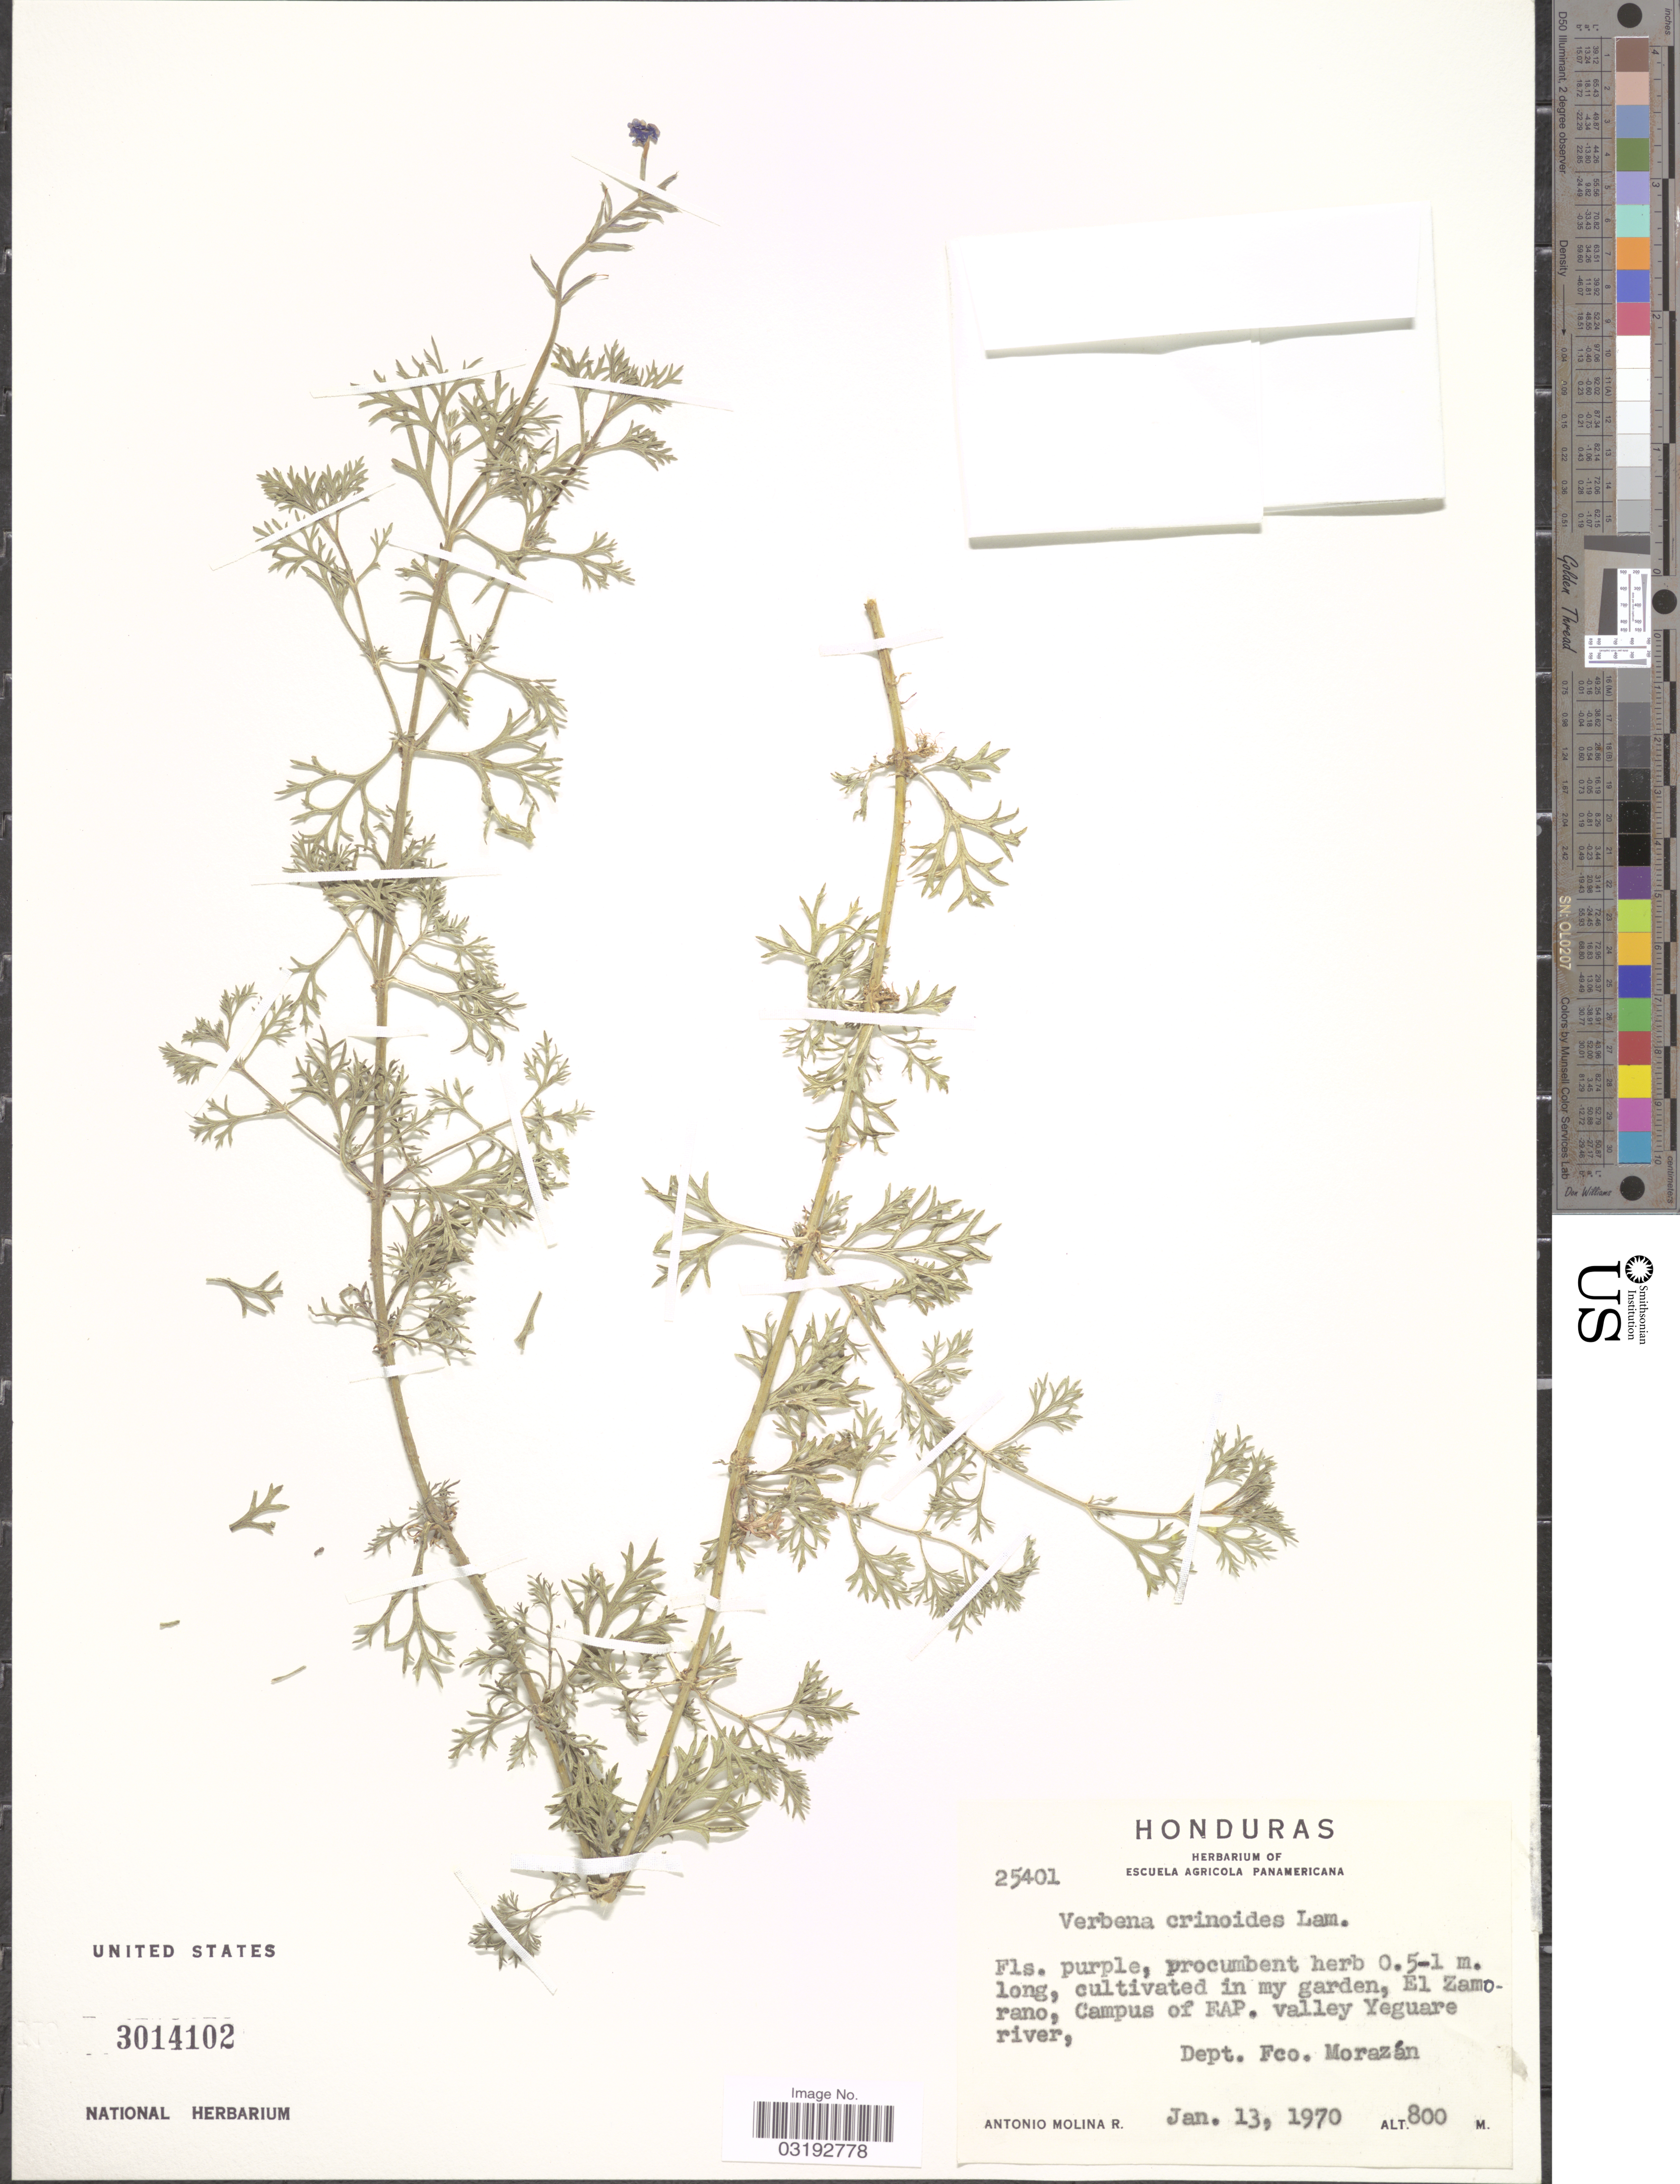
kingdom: Plantae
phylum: Tracheophyta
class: Magnoliopsida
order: Lamiales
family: Verbenaceae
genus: Verbena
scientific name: Verbena crinoides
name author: Lam.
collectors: A. Molina R.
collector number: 25401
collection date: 1970-01-13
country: Honduras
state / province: Fco. Morazán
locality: El Zamorano, Campus of EAP. valley Yeguare river, Dept. Fco. Morazán.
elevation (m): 800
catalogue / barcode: US 3014102